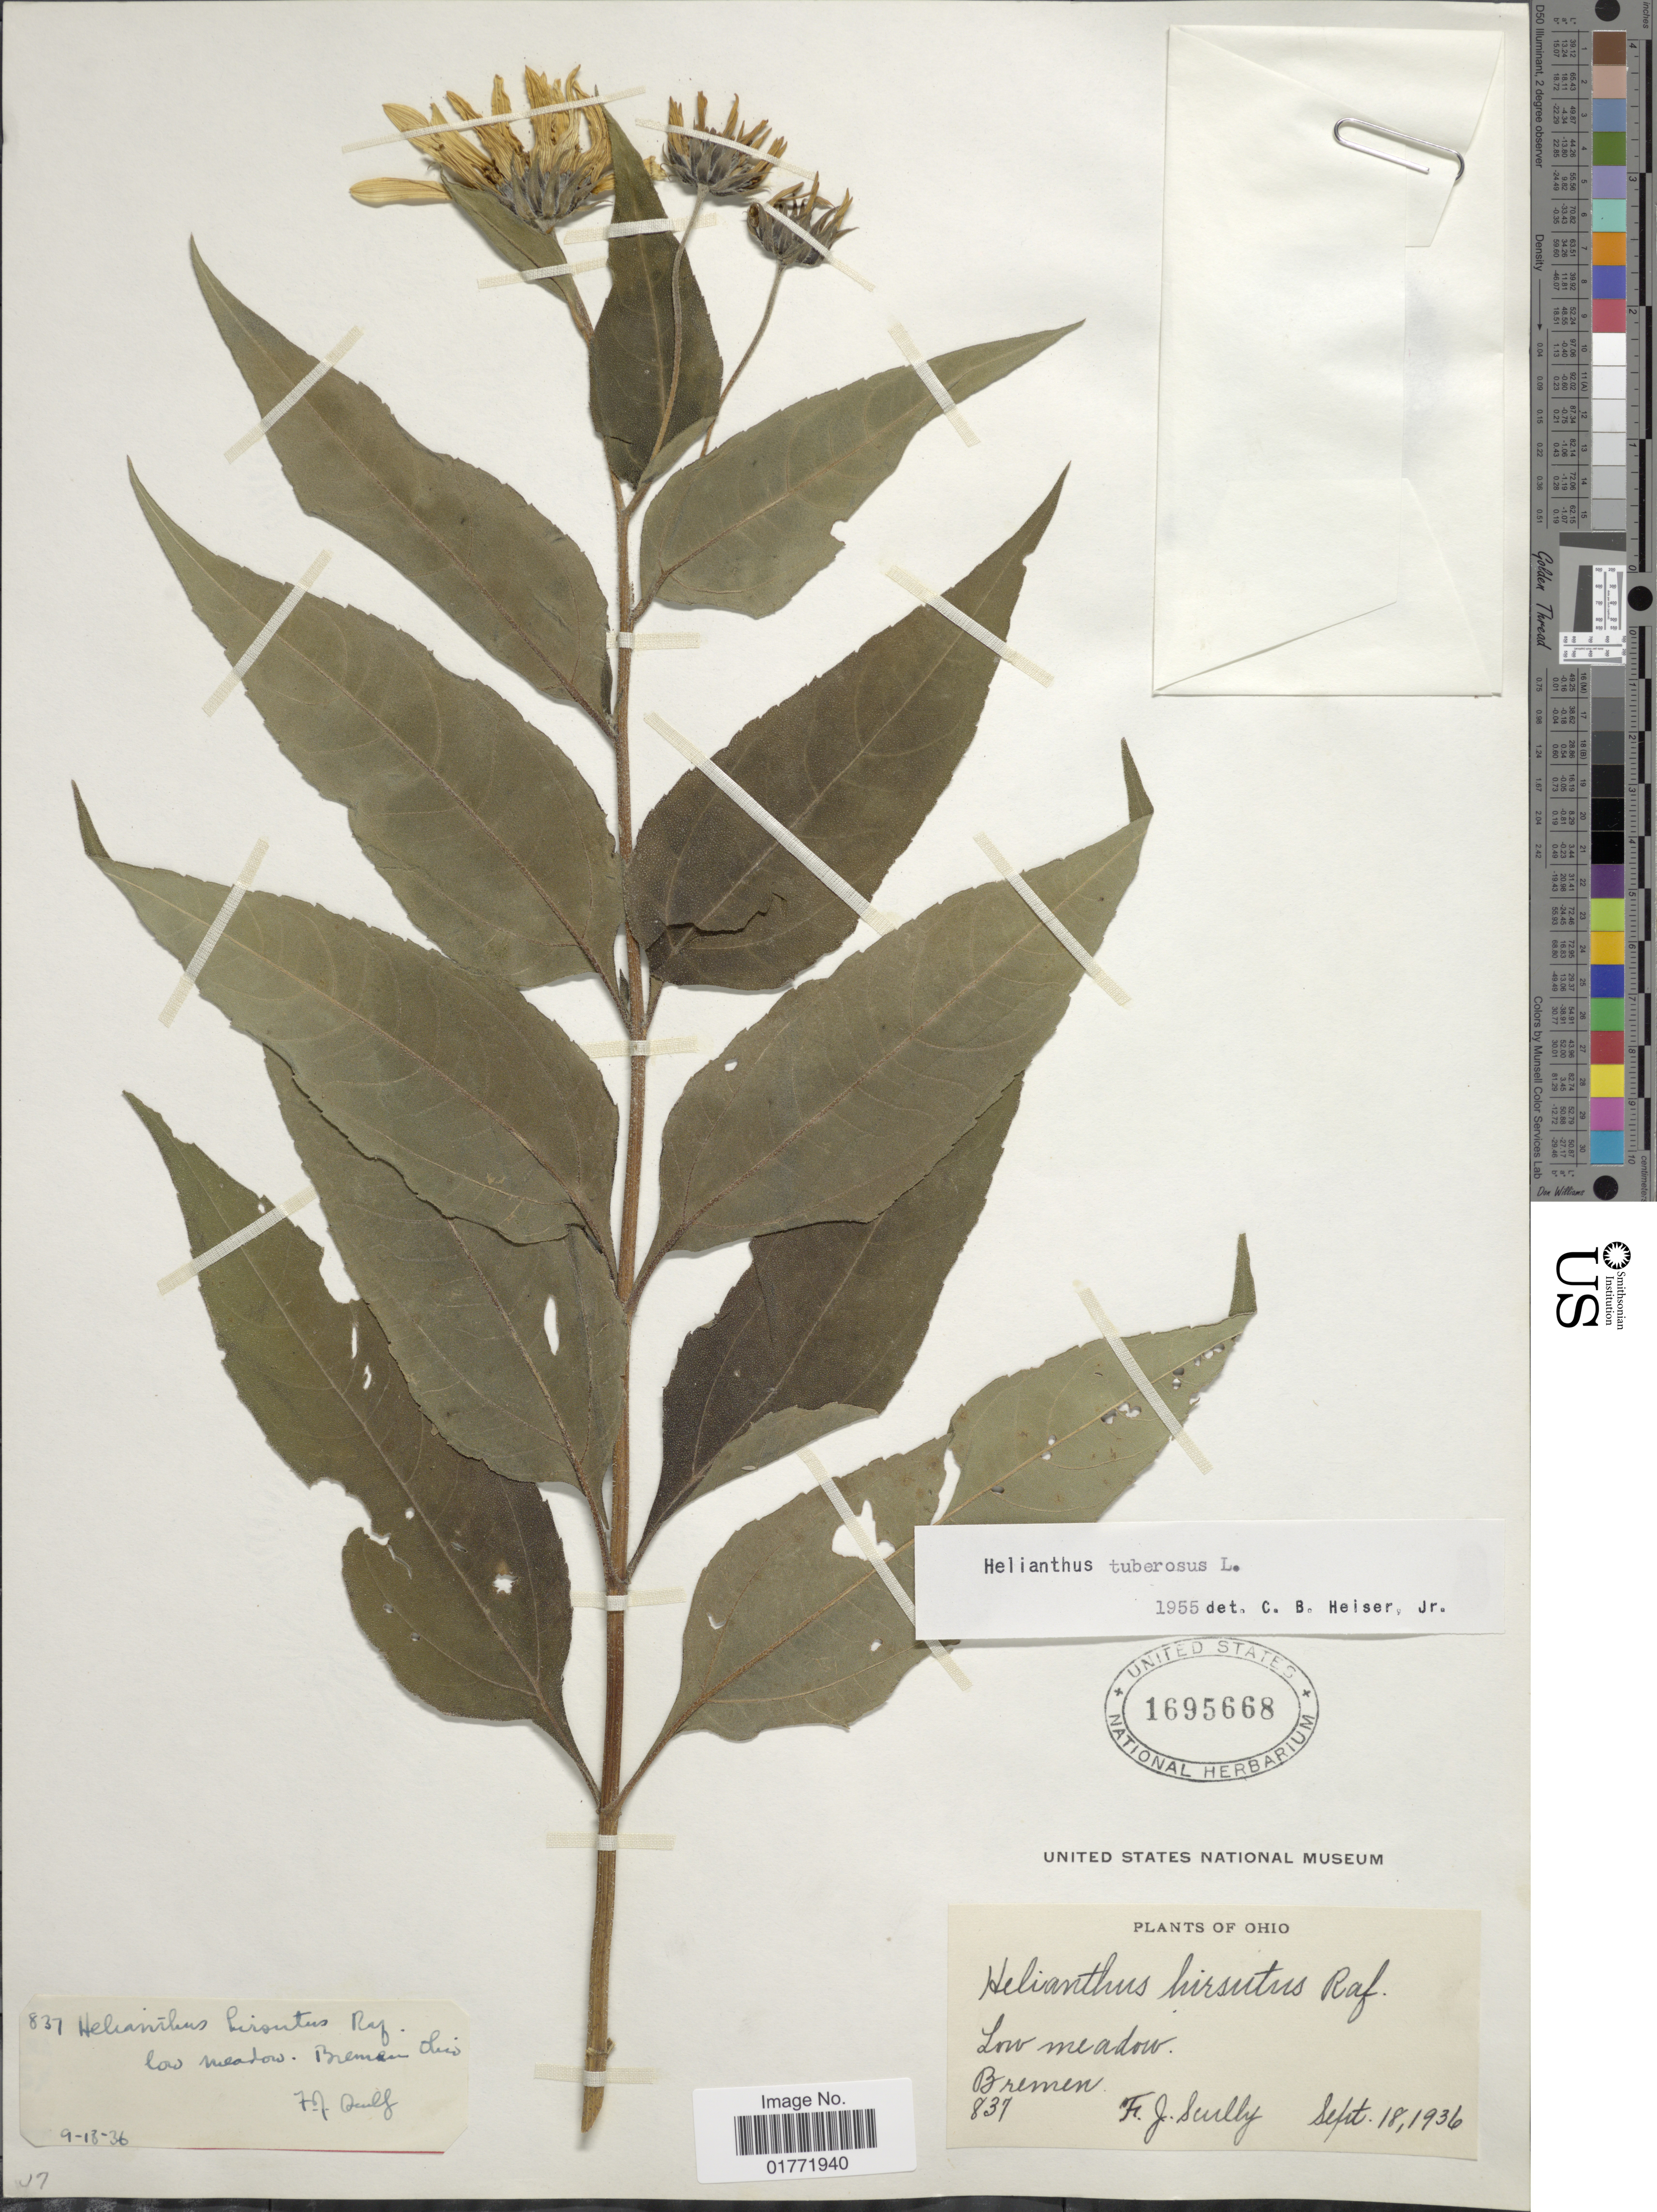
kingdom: Plantae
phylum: Tracheophyta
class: Magnoliopsida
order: Asterales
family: Asteraceae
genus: Helianthus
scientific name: Helianthus tuberosus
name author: L.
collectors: F. Scully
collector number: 837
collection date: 1936-09-18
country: United States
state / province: Ohio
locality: Low Meadow, Bremen.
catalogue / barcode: US 1695668